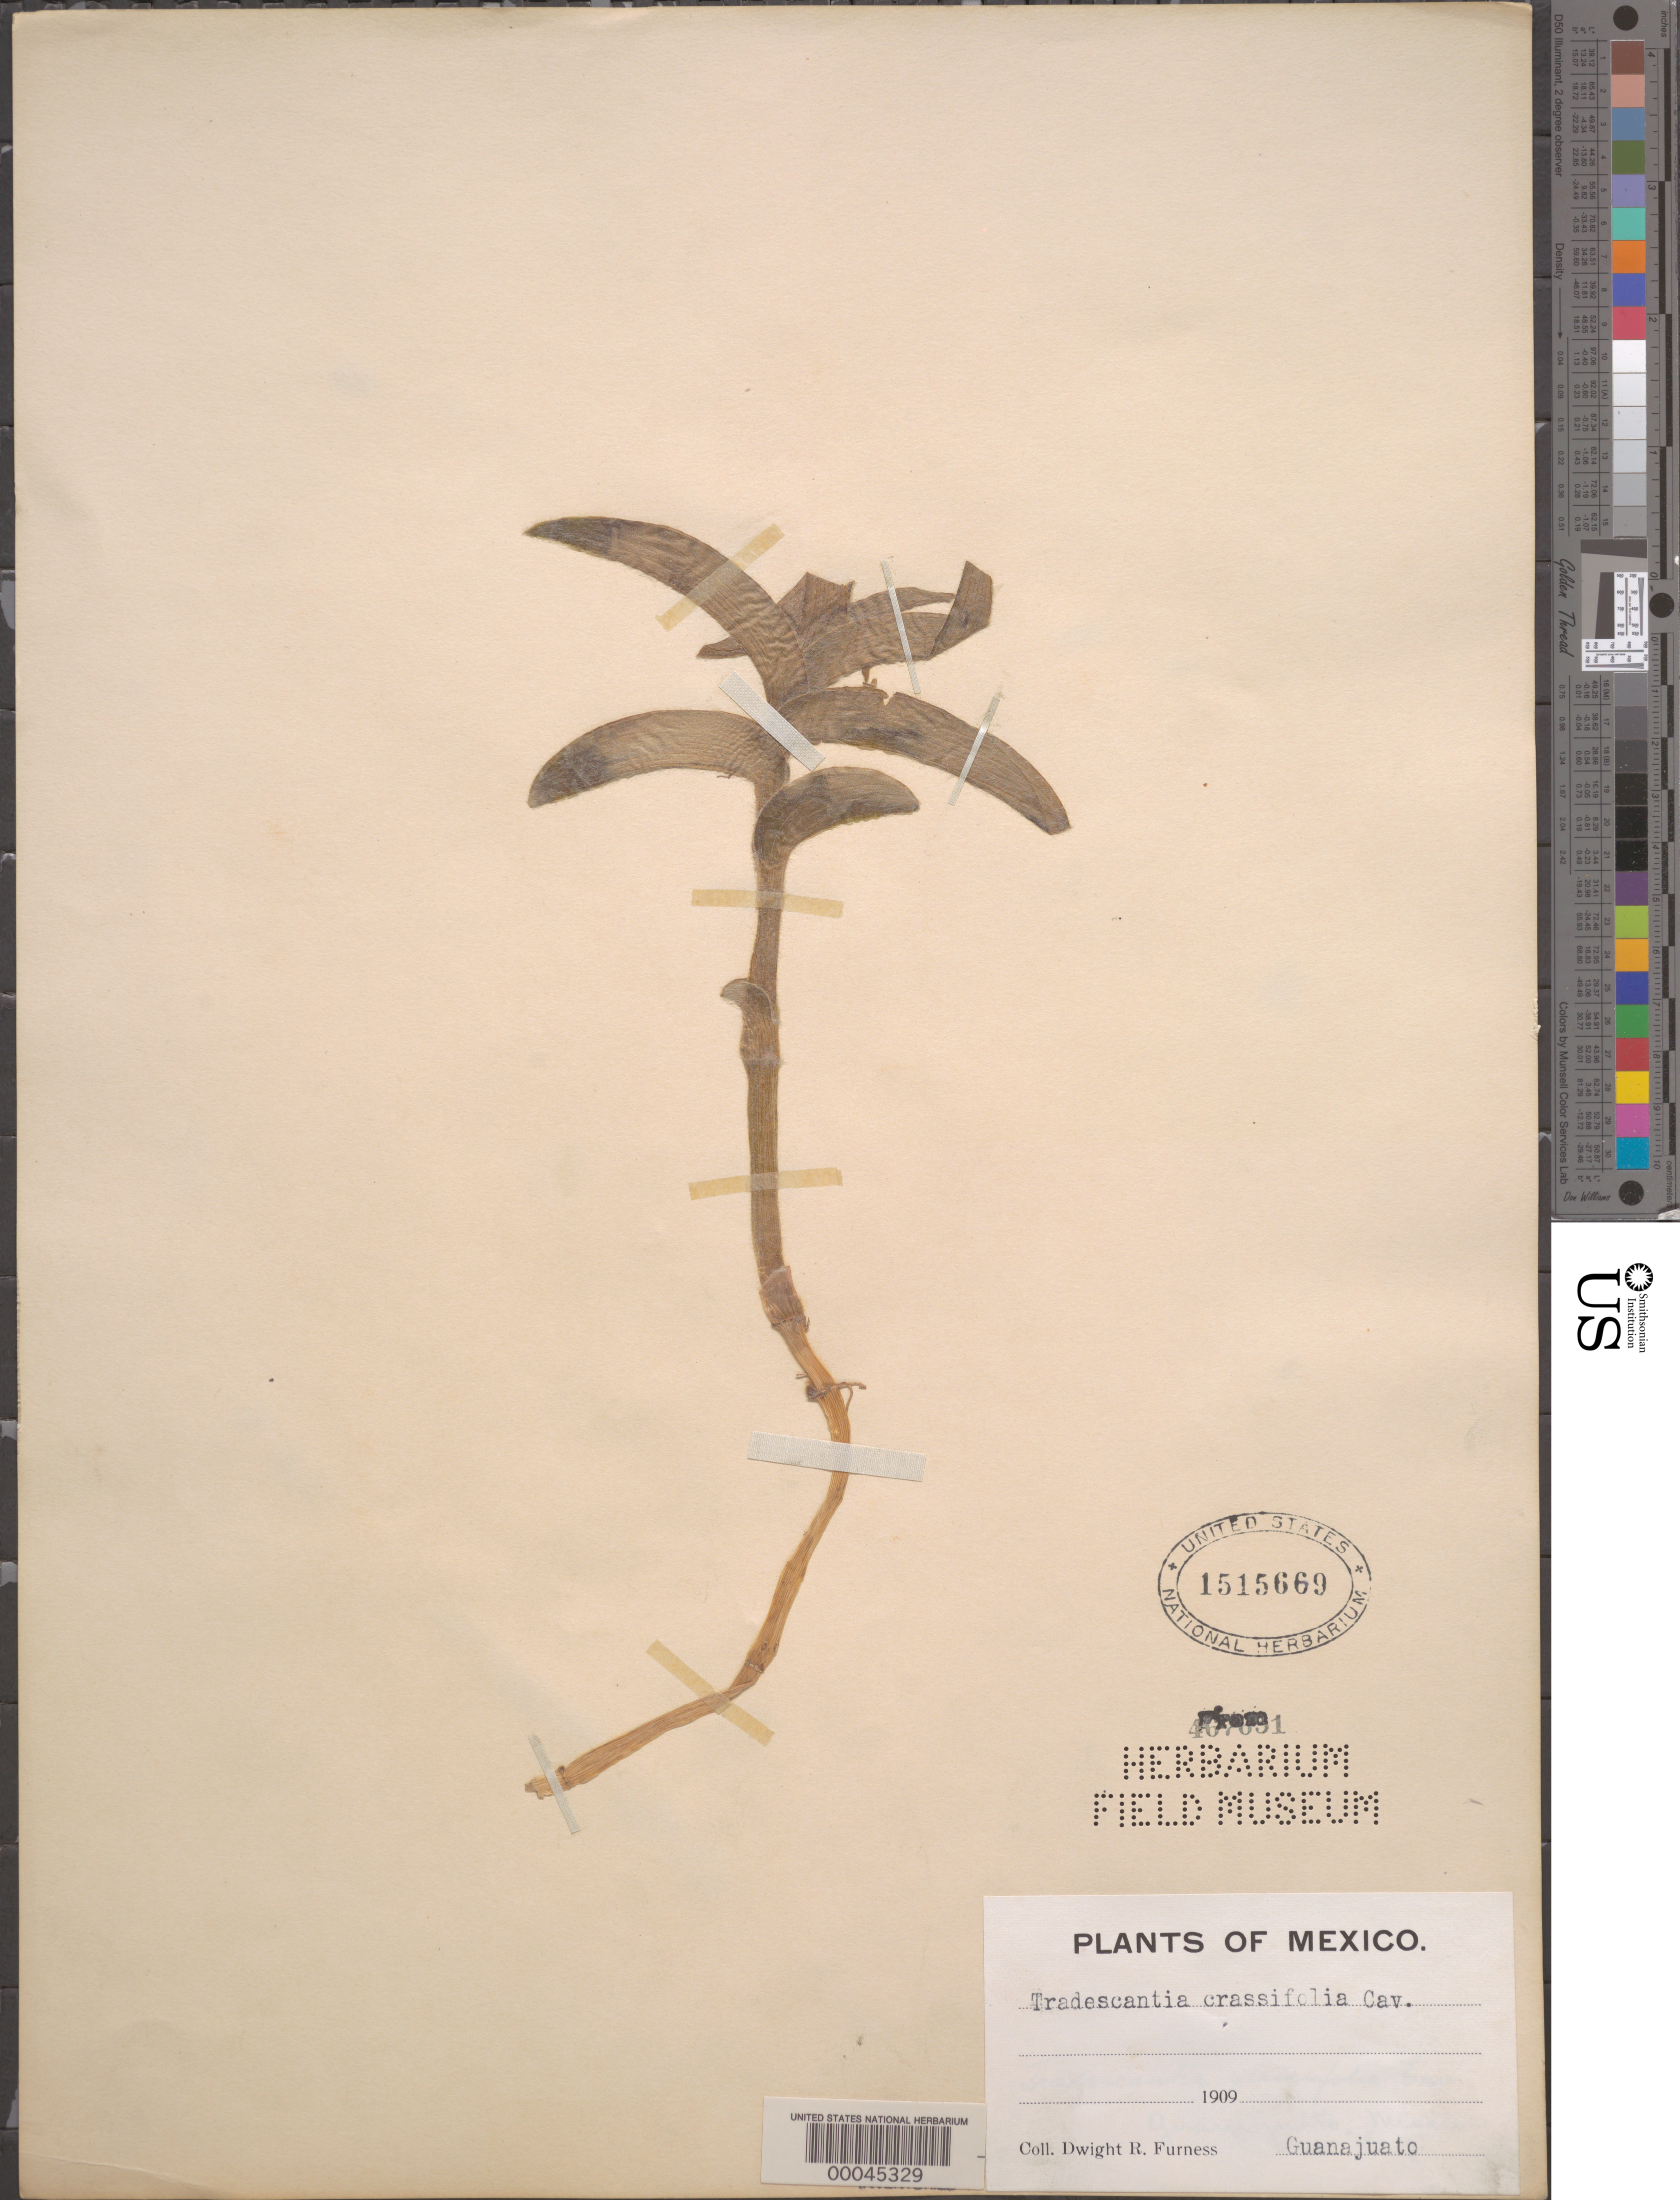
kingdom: Plantae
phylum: Tracheophyta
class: Liliopsida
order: Commelinales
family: Commelinaceae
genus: Tradescantia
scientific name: Tradescantia crassifolia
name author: Cav.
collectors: D. Furness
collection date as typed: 1909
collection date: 1909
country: Mexico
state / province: Guanajuato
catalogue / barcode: US 1515669